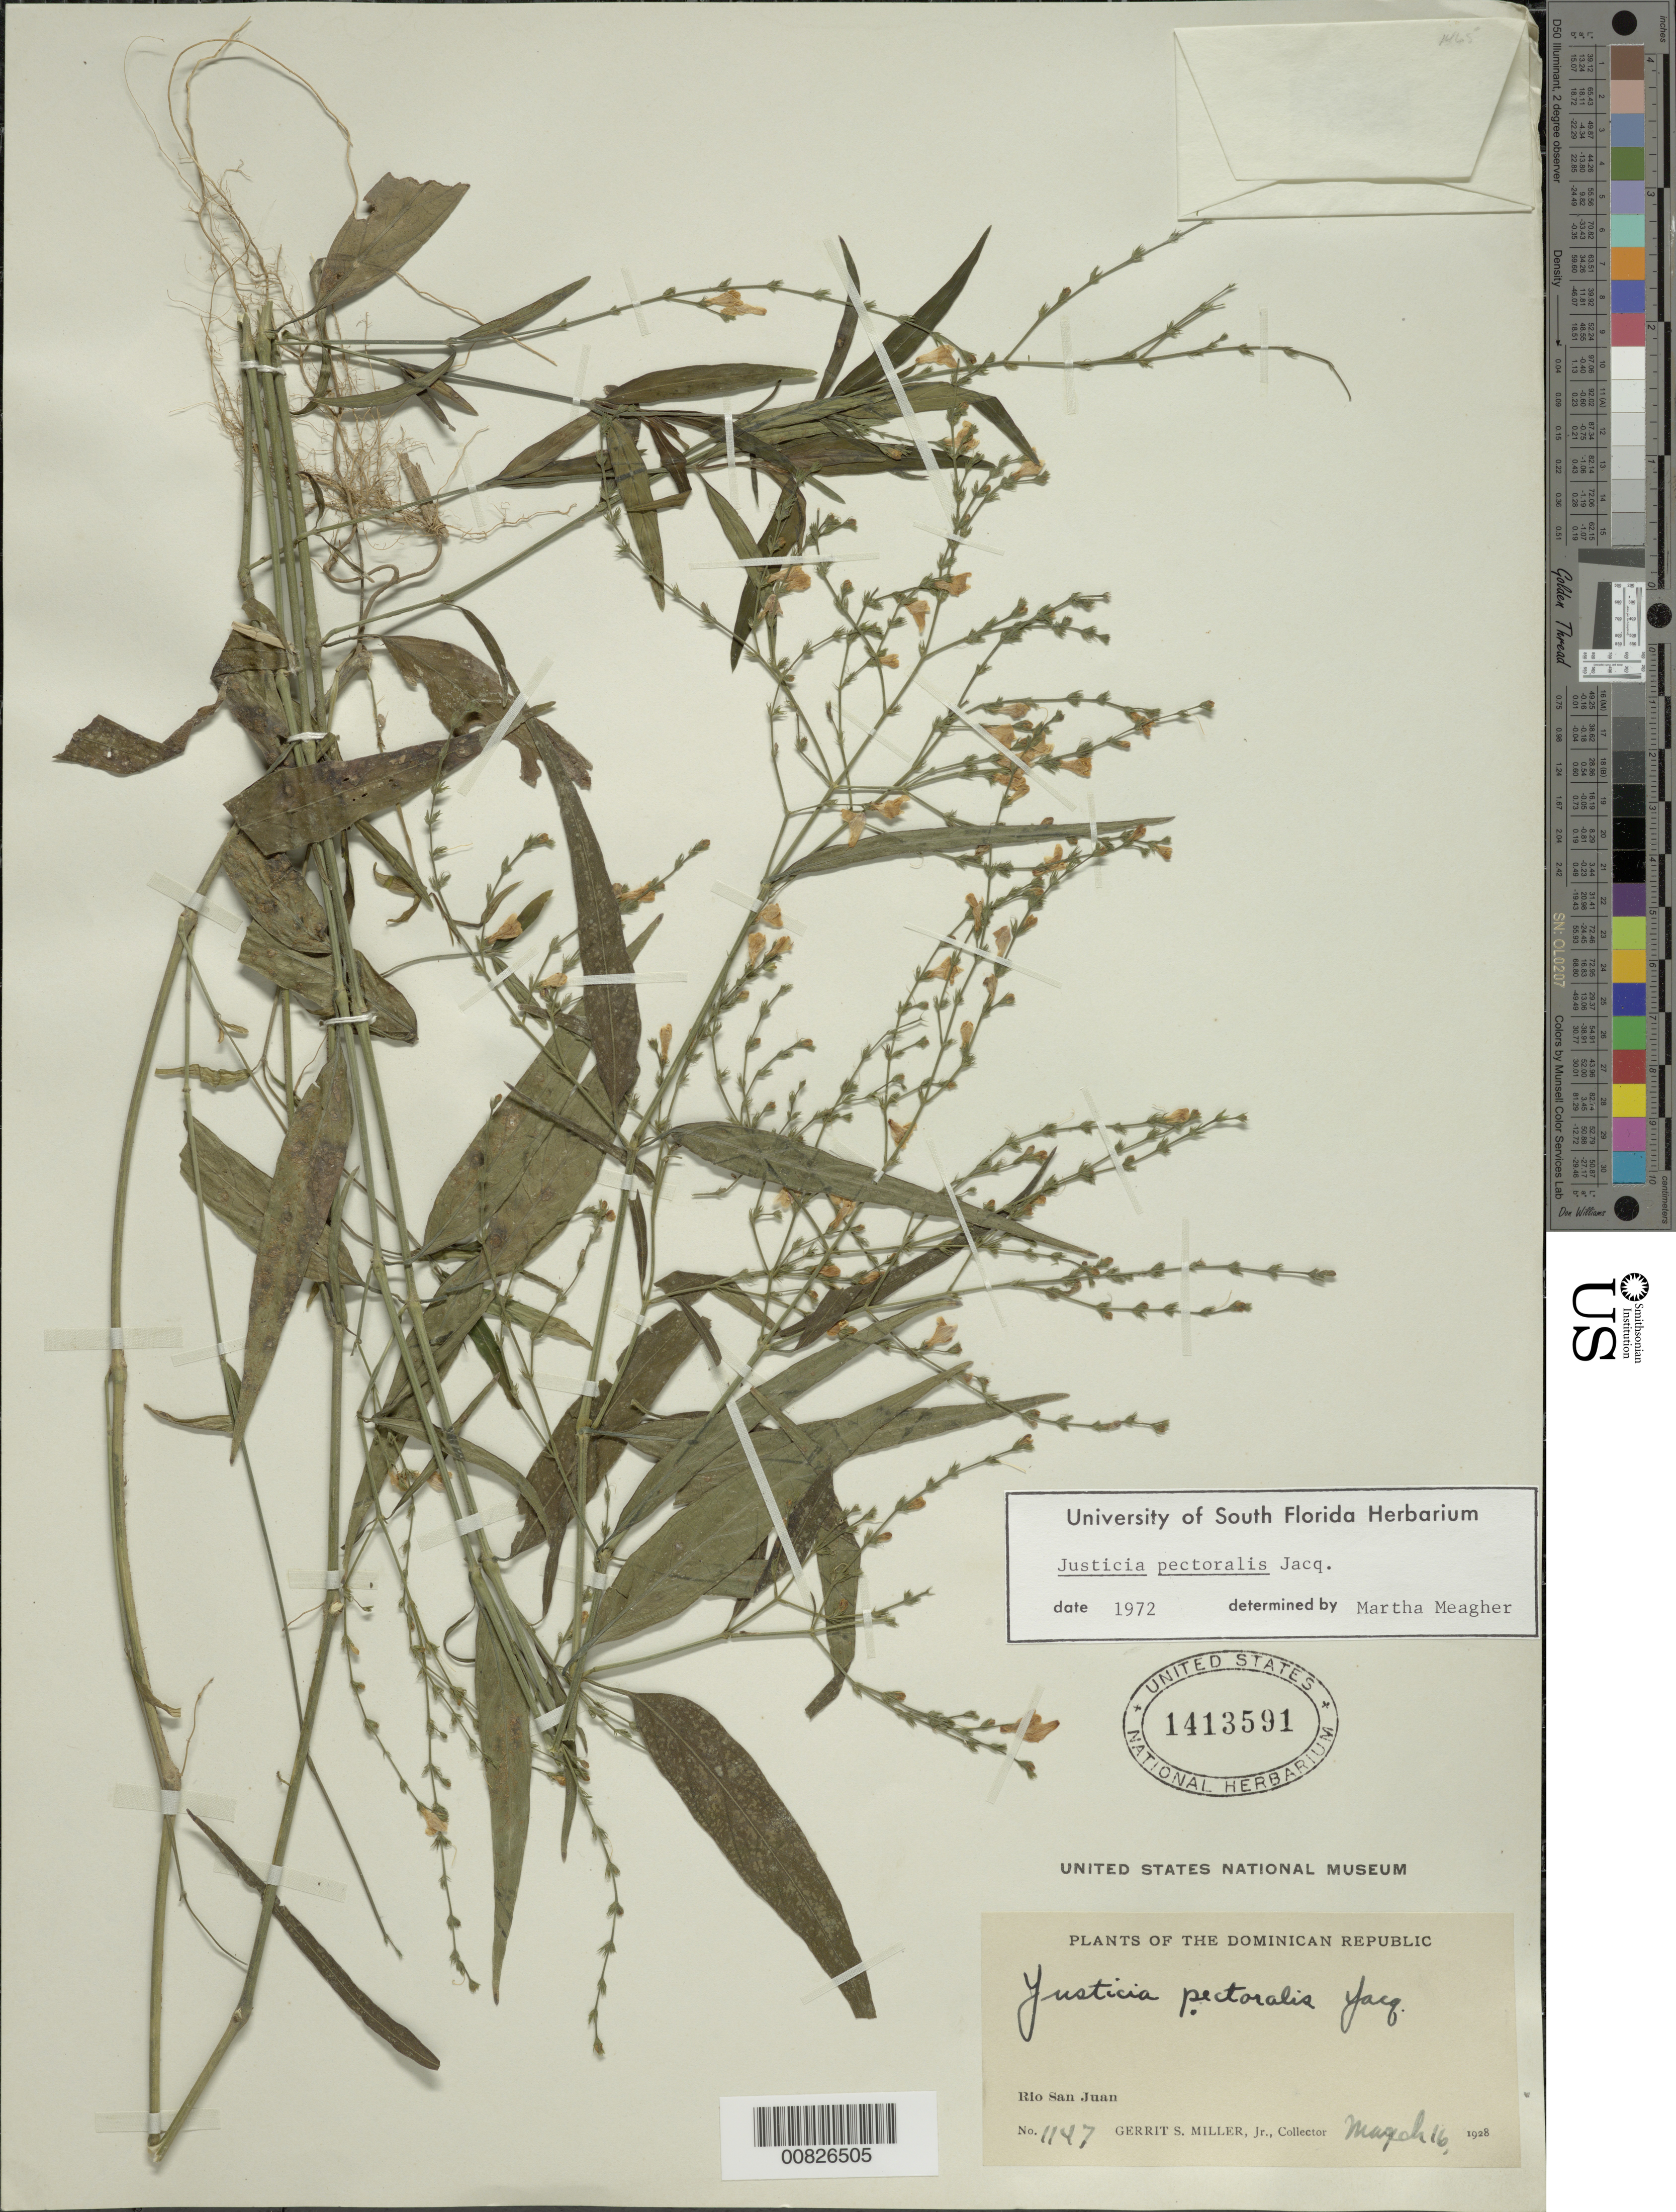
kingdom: Plantae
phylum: Tracheophyta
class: Magnoliopsida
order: Lamiales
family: Acanthaceae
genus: Justicia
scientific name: Justicia pectoralis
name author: Jacq.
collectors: G. S. Miller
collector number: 1147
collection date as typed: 16 Mar 1928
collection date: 1928-03-16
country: Dominican Republic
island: Hispaniola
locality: Rio San Juan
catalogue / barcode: US 1413591